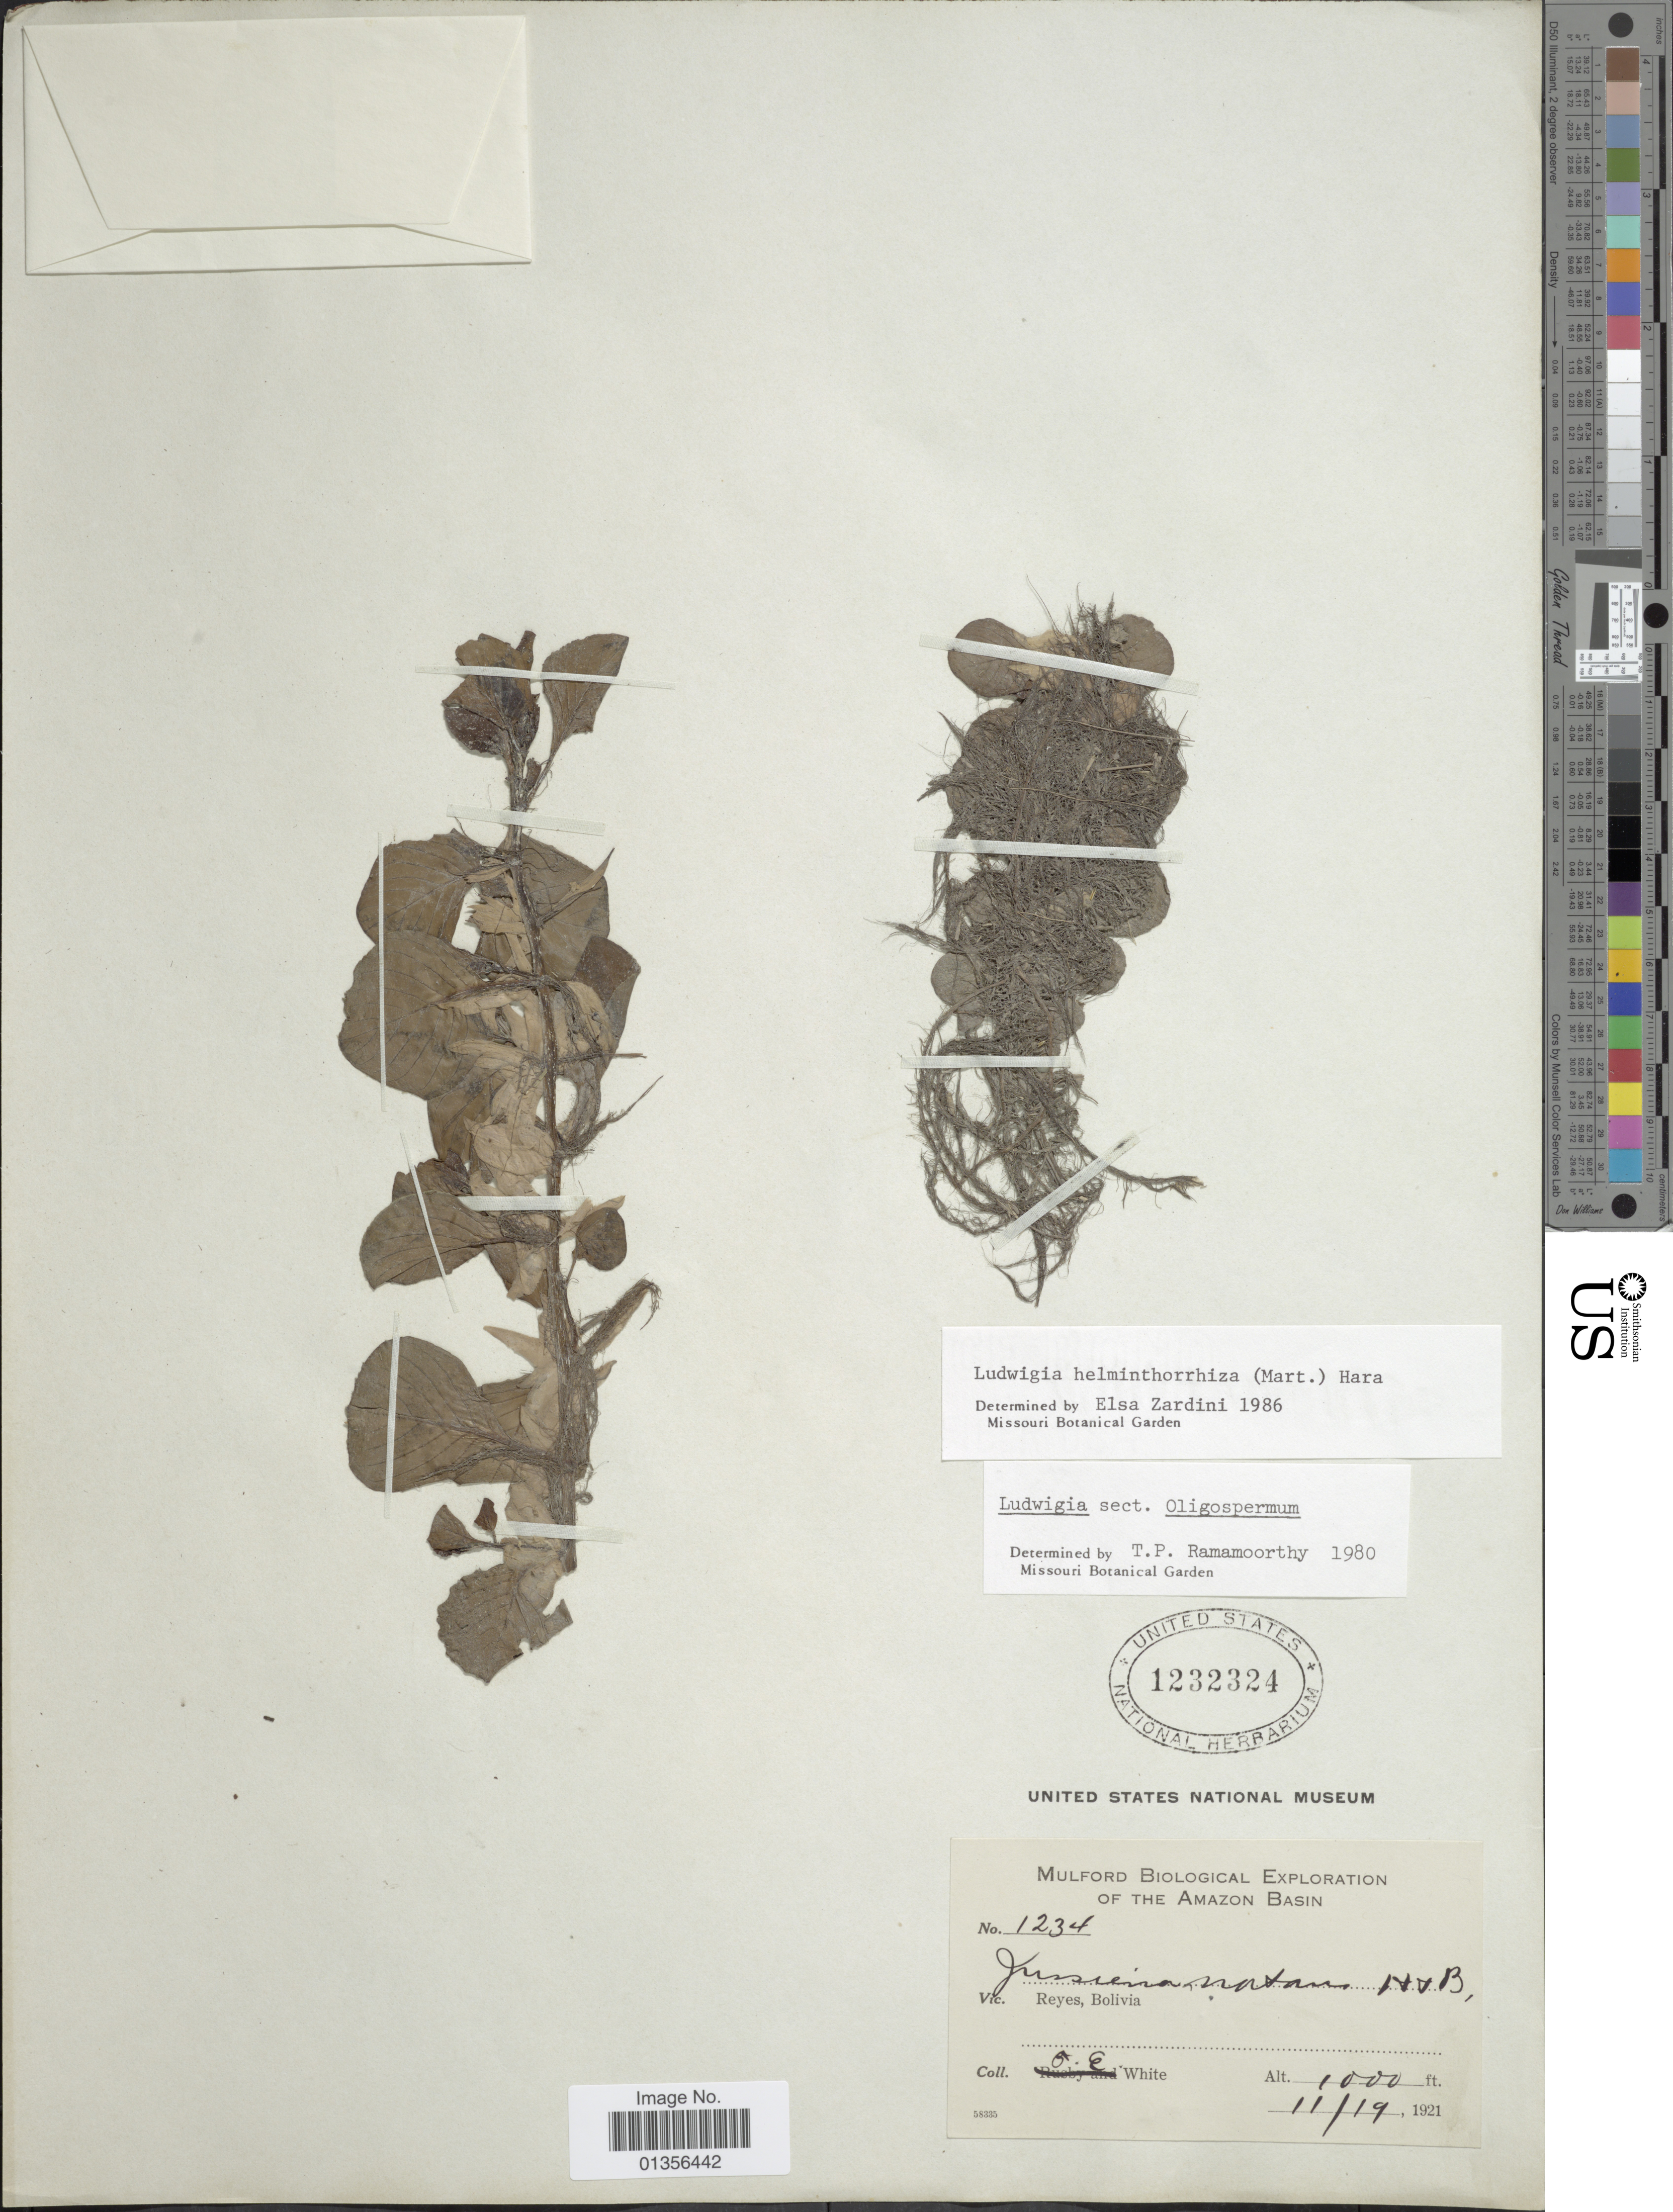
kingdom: Plantae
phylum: Tracheophyta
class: Magnoliopsida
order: Myrtales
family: Onagraceae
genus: Ludwigia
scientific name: Ludwigia helminthorrhiza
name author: (Mart.) H. Hara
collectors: O. E. White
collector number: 1234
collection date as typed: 11/19, 1921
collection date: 1921-11-19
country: Bolivia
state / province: Beni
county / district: José Ballivián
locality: Reyes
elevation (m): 305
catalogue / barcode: US 1232324